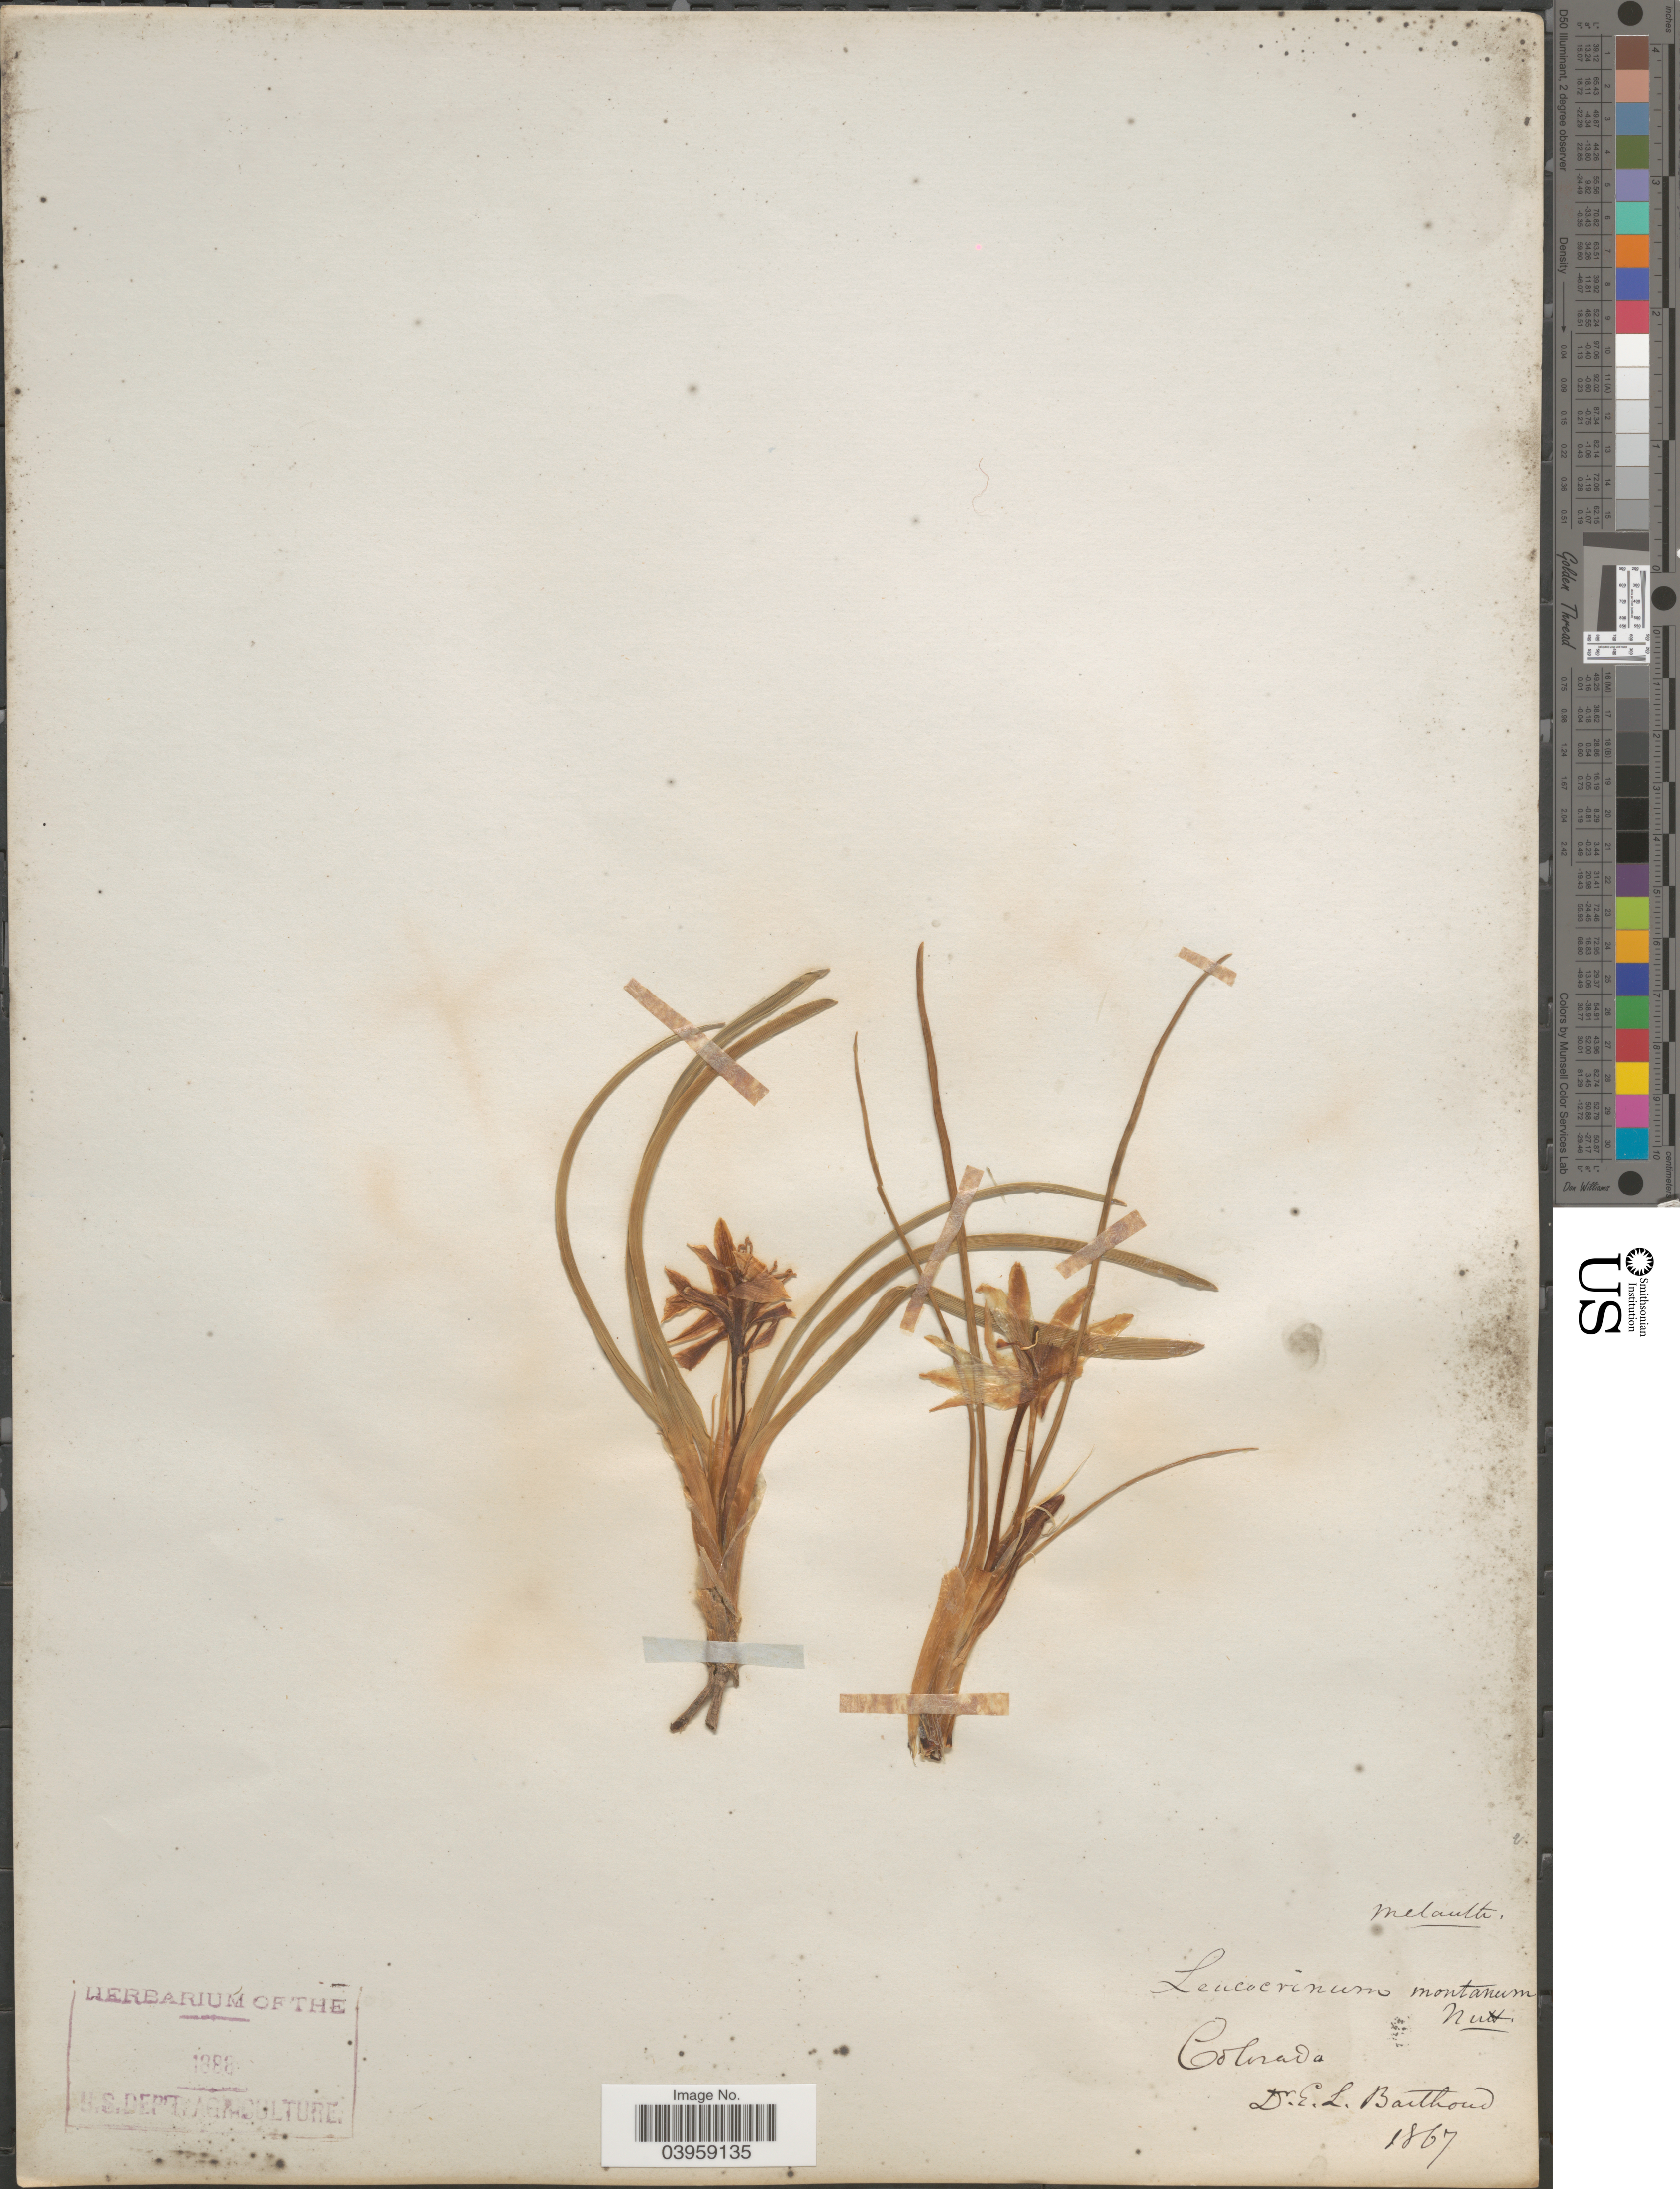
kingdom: Plantae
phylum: Tracheophyta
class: Liliopsida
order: Asparagales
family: Asparagaceae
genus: Leucocrinum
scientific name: Leucocrinum montanum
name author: Nutt.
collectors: E. Berthoud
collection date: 1867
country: United States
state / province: Colorado